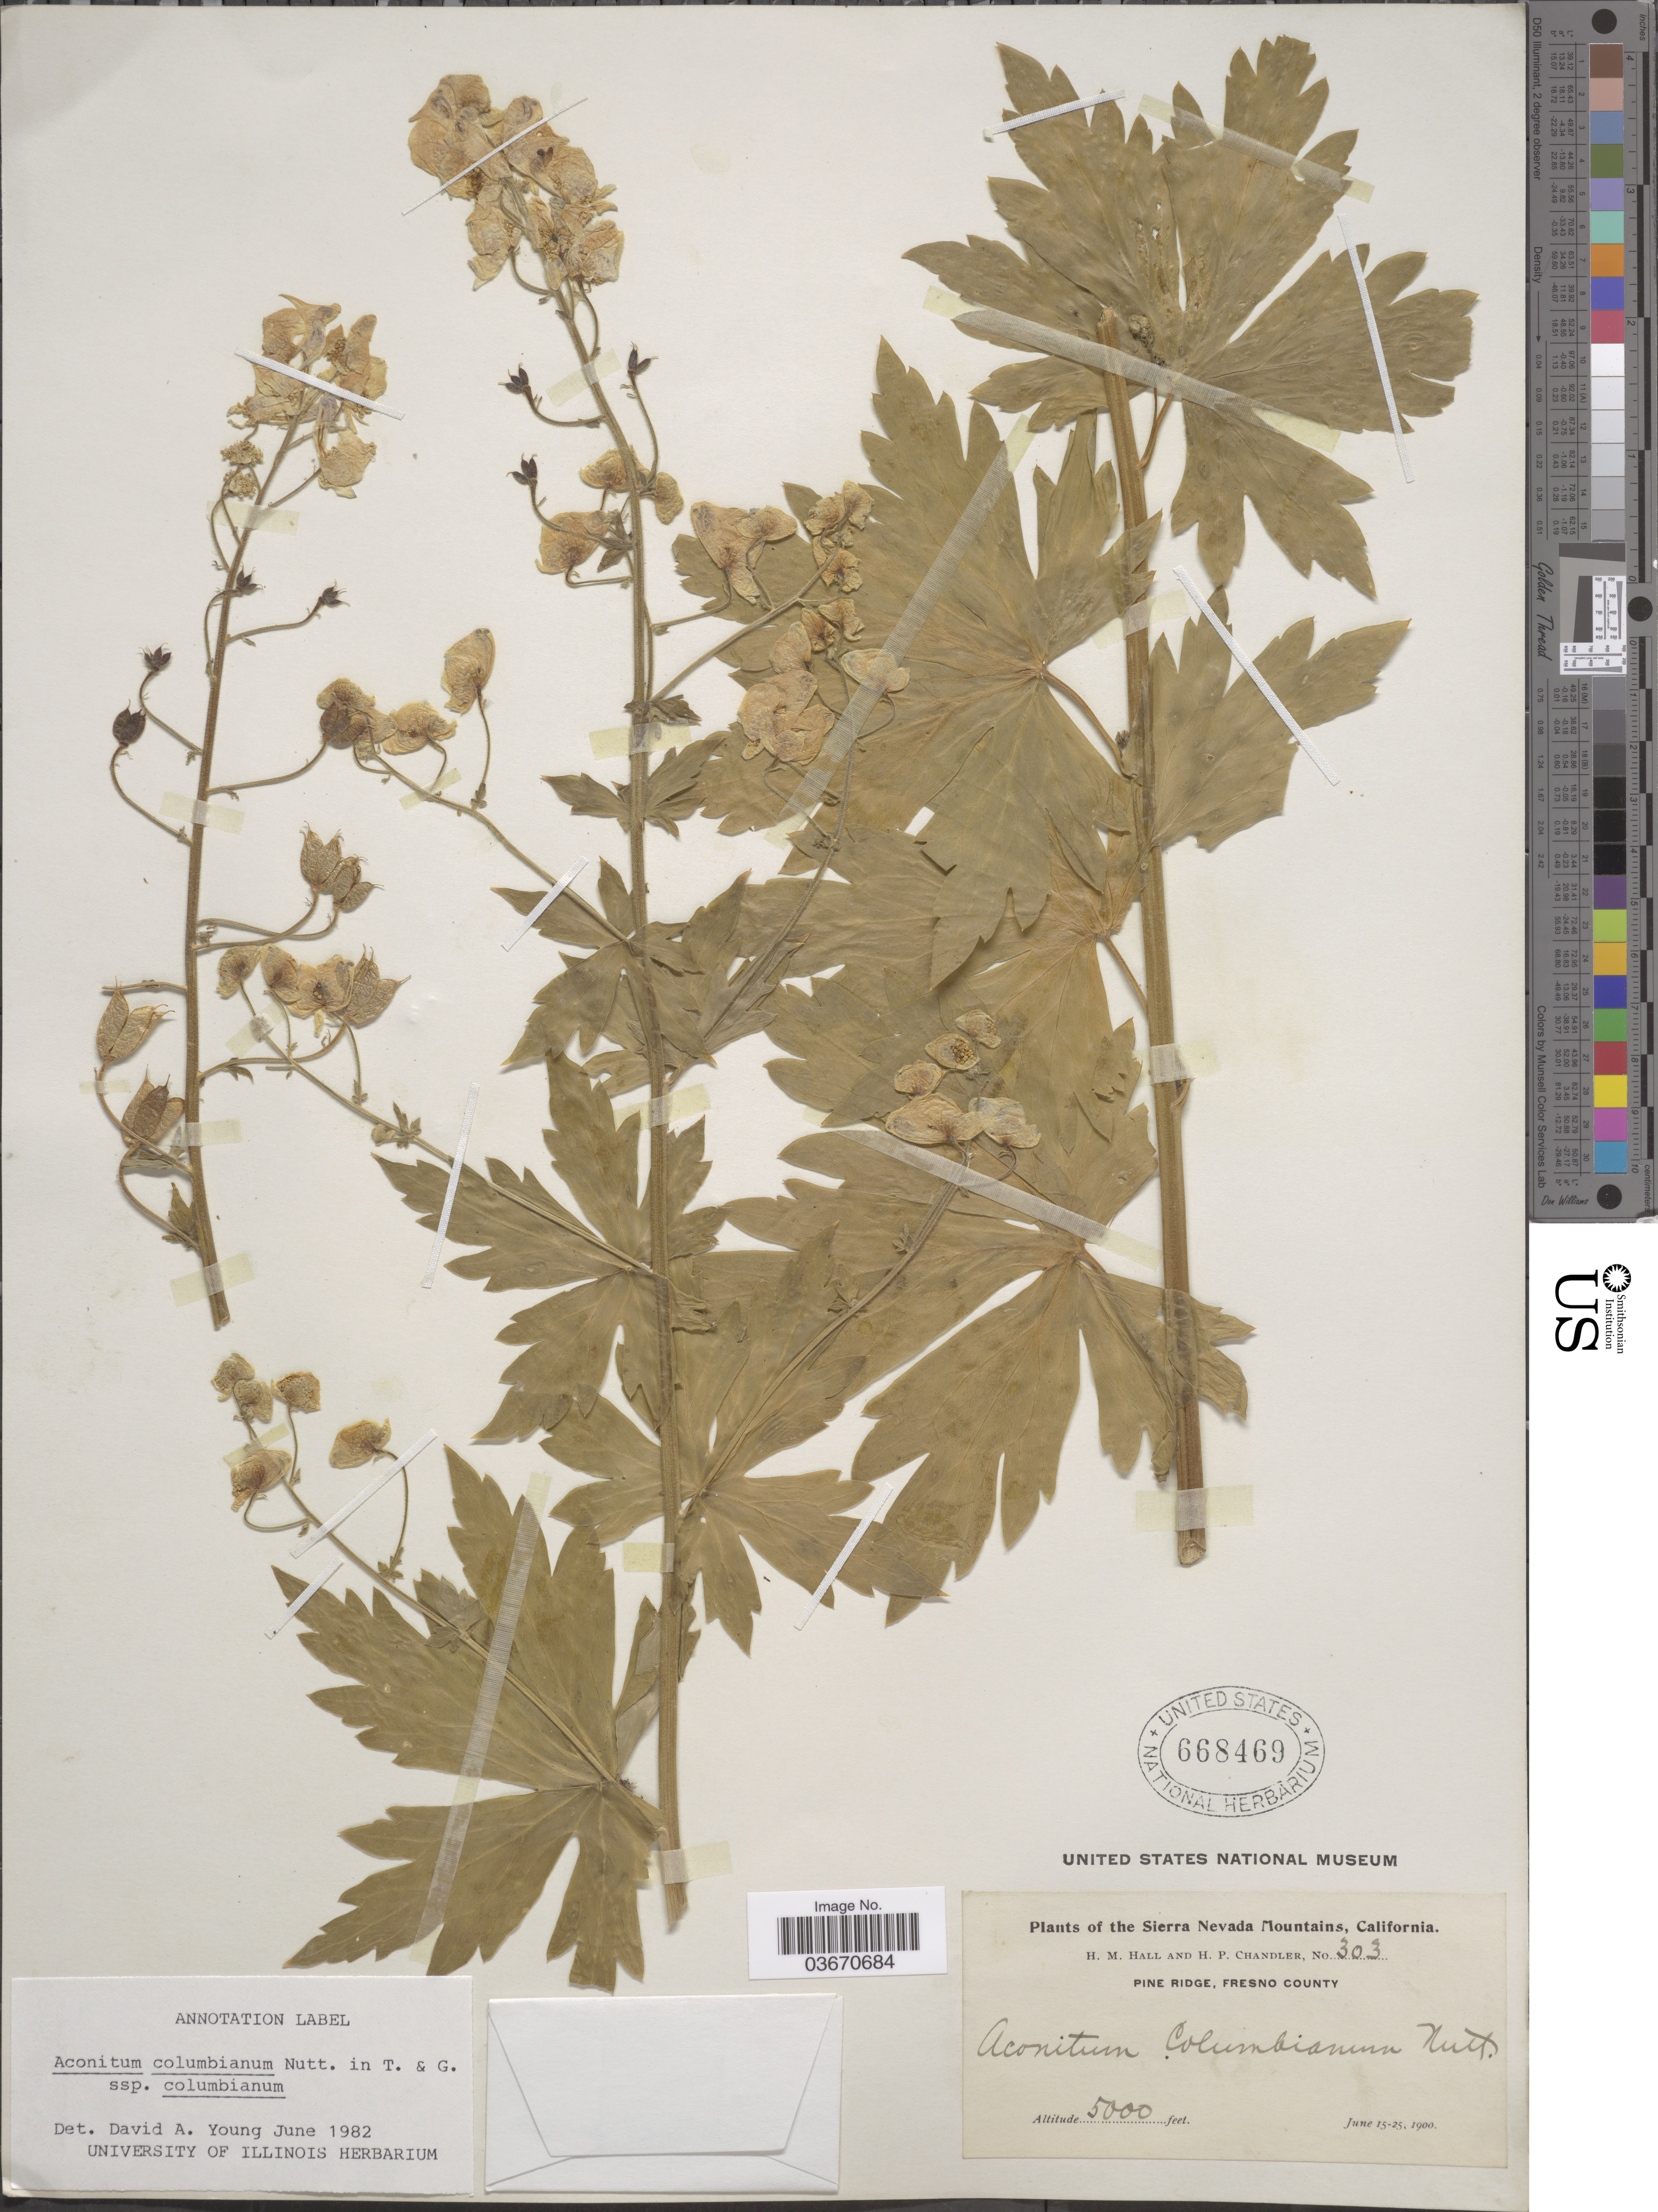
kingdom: Plantae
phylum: Tracheophyta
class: Magnoliopsida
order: Ranunculales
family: Ranunculaceae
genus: Aconitum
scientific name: Aconitum columbianum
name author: Nutt.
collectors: H. M. Hall & H. Chandler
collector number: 303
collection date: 1900-06-15/1900-06-25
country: United States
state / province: California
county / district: Fresno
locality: The Sierra Nevada Mountains. Pine Ridge, Fresno County.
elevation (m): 1524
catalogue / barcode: US 668469